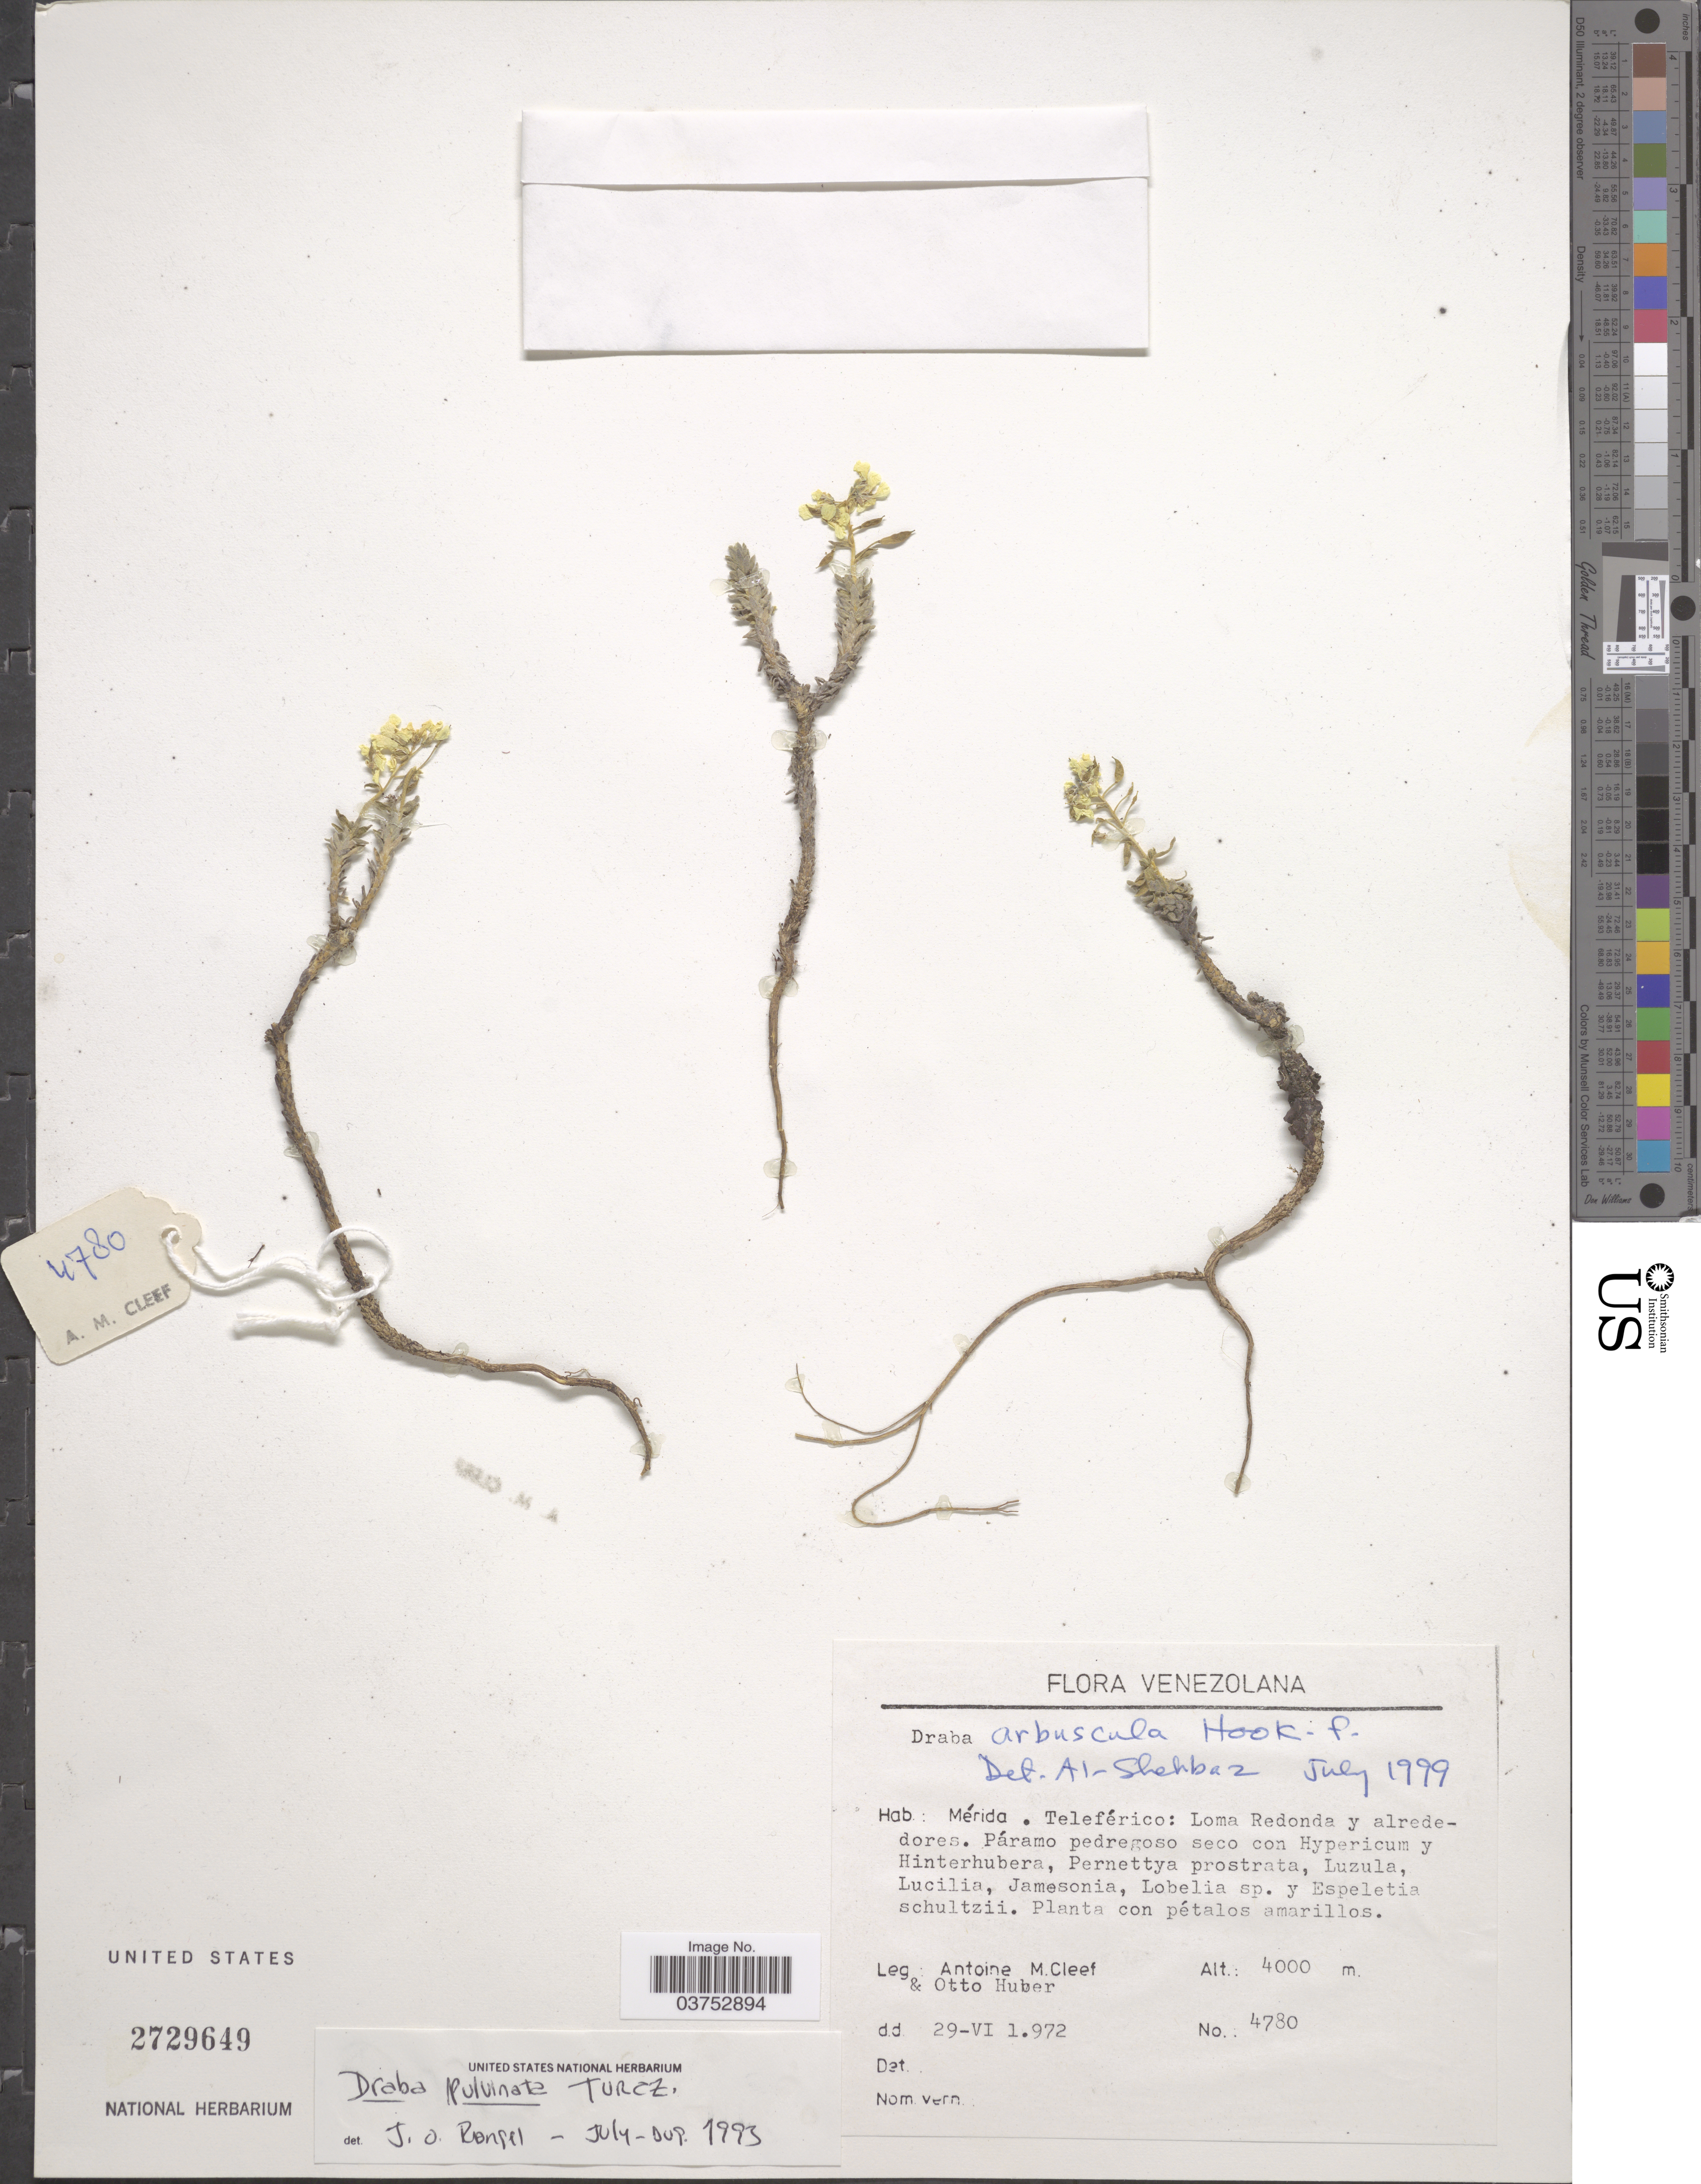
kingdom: Plantae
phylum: Tracheophyta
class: Magnoliopsida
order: Brassicales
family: Brassicaceae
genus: Draba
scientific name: Draba arbuscula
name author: Hook. f.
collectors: A. M. Cleef & O. Huber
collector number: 4780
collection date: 1972-06-29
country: Venezuela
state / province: Mérida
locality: Teleférico: Loma Redonda y alrededores.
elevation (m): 4000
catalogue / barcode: US 2729649